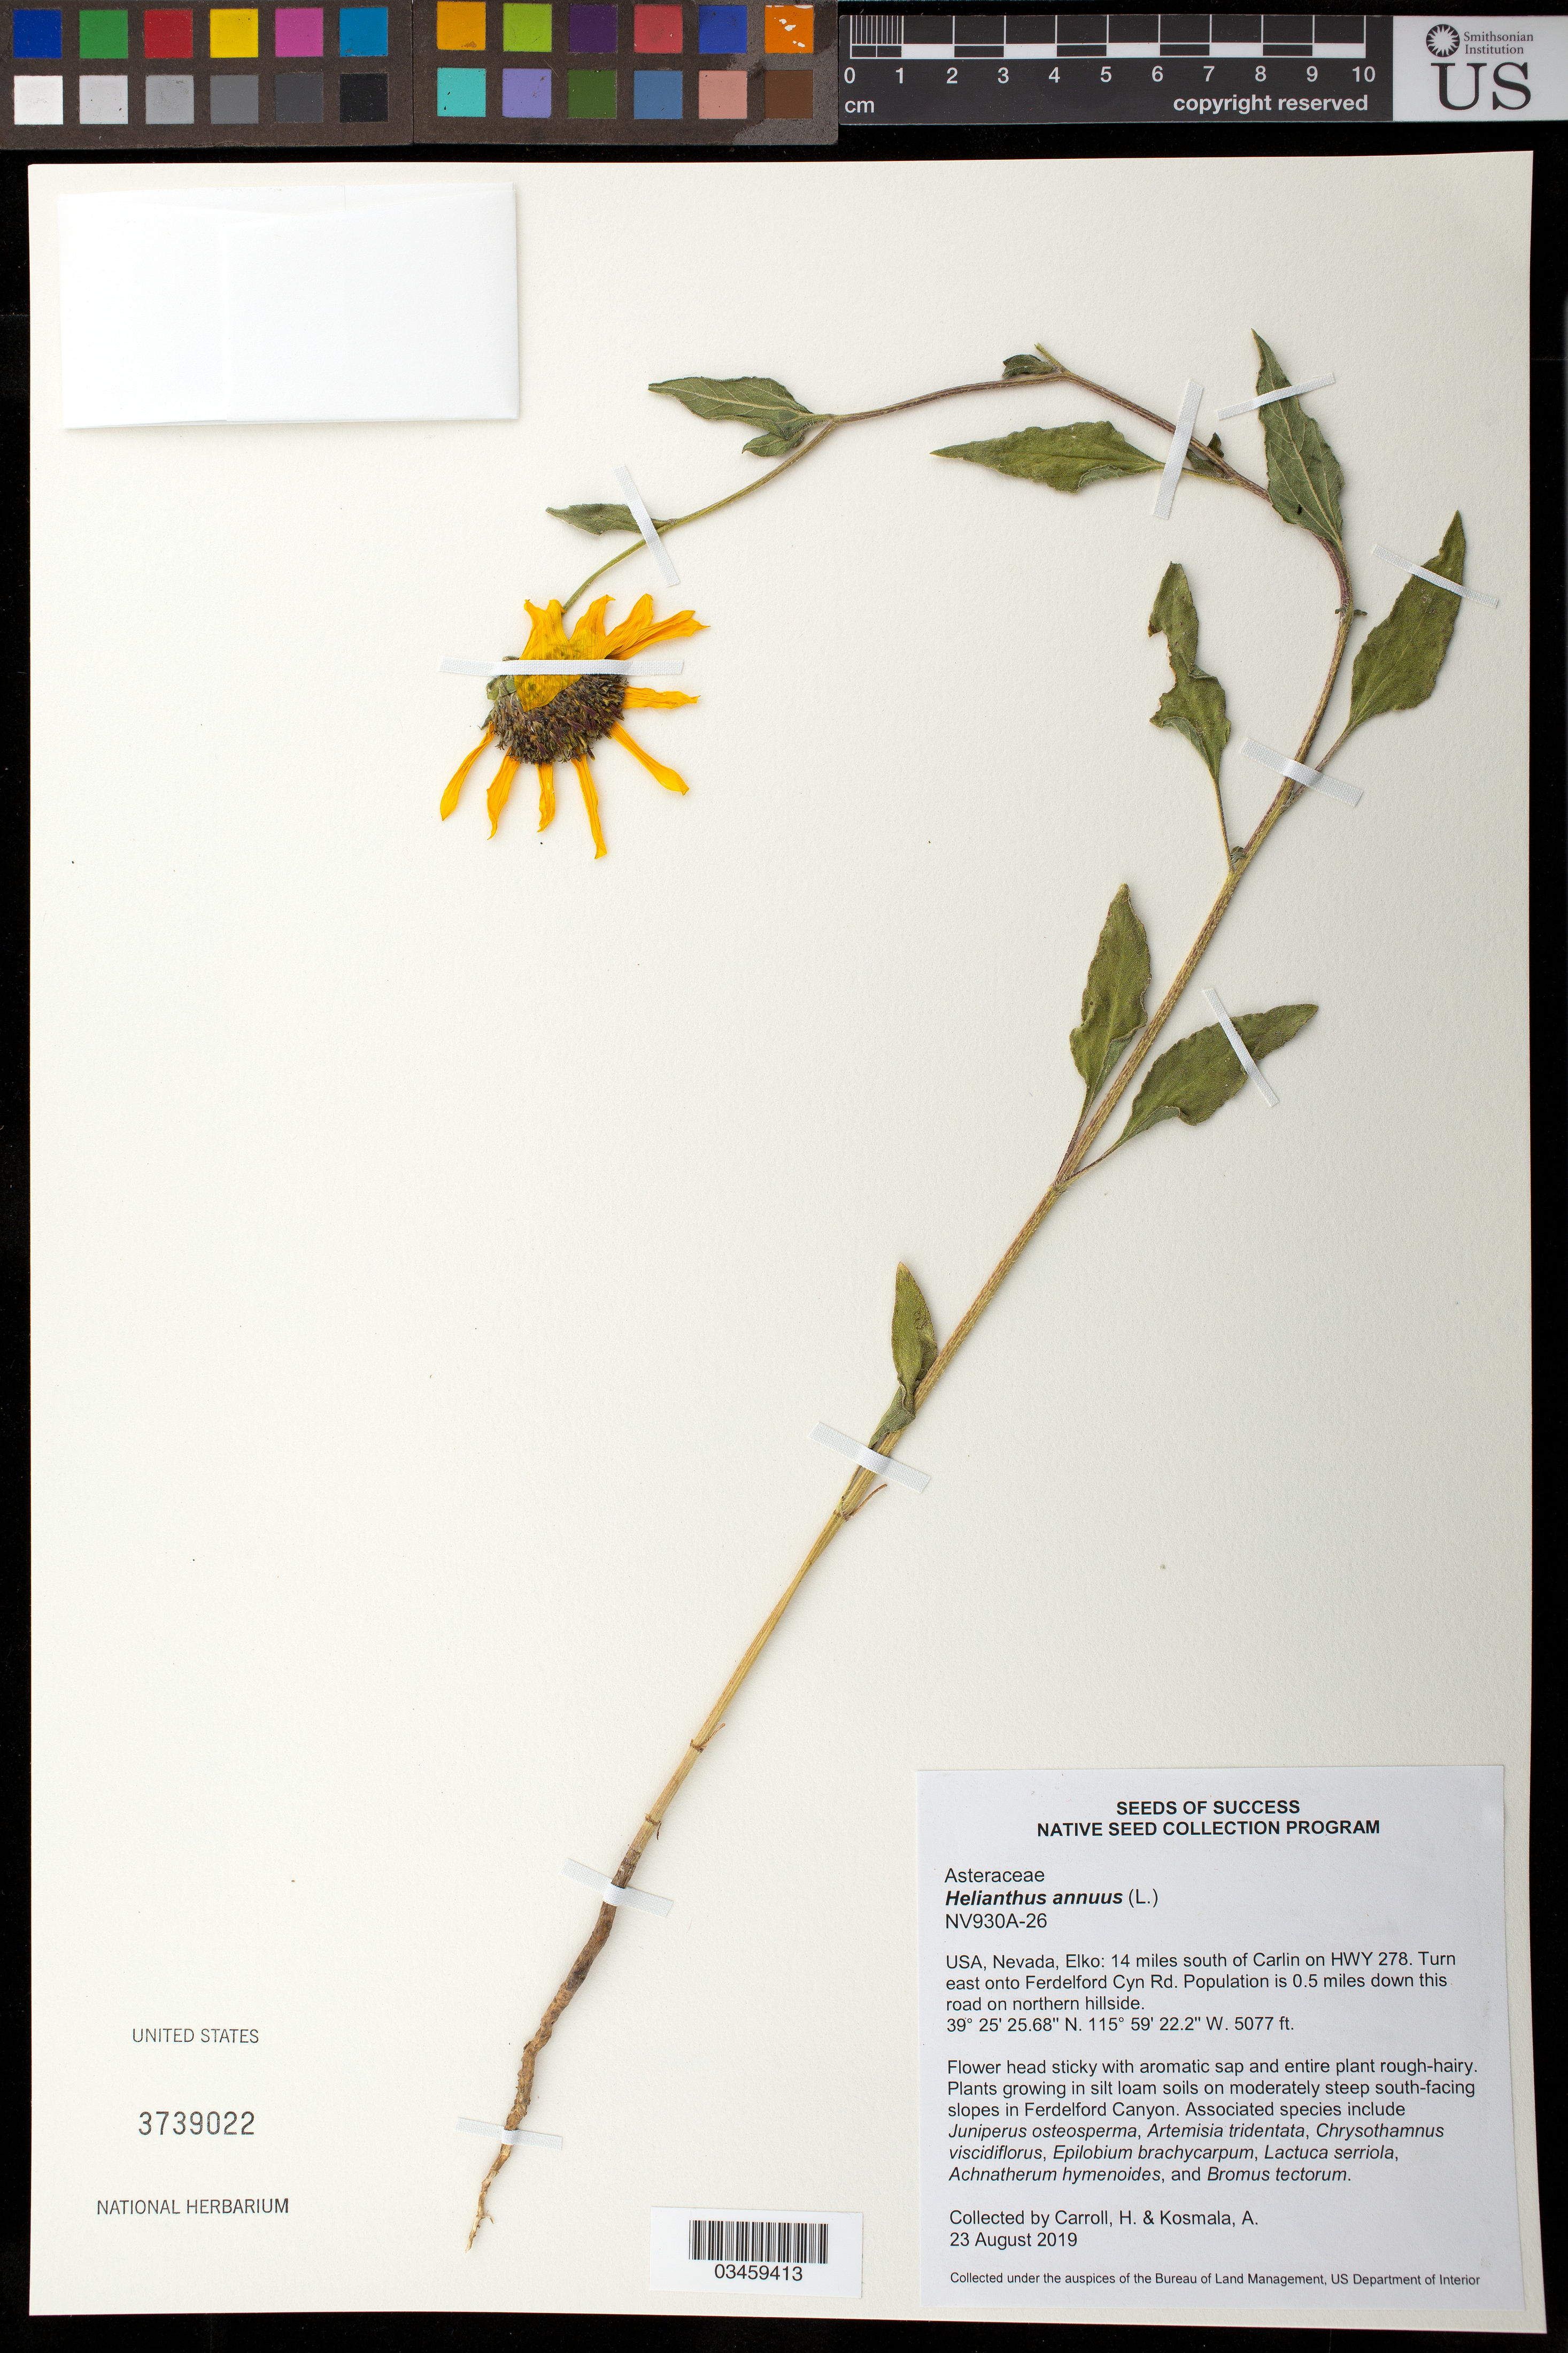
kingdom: Plantae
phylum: Tracheophyta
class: Magnoliopsida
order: Asterales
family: Asteraceae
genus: Helianthus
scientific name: Helianthus annuus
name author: L.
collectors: H. Carroll & A. Kosmala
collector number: NV930A-26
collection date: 2019-08-23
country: United States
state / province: Nevada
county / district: Elko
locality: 14 mi. S of Carlin on Hwy 278, turn east onto Ferdelford Cyn Rd for 0.5 mi. down, northern hillside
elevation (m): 1547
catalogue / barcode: US 3739022